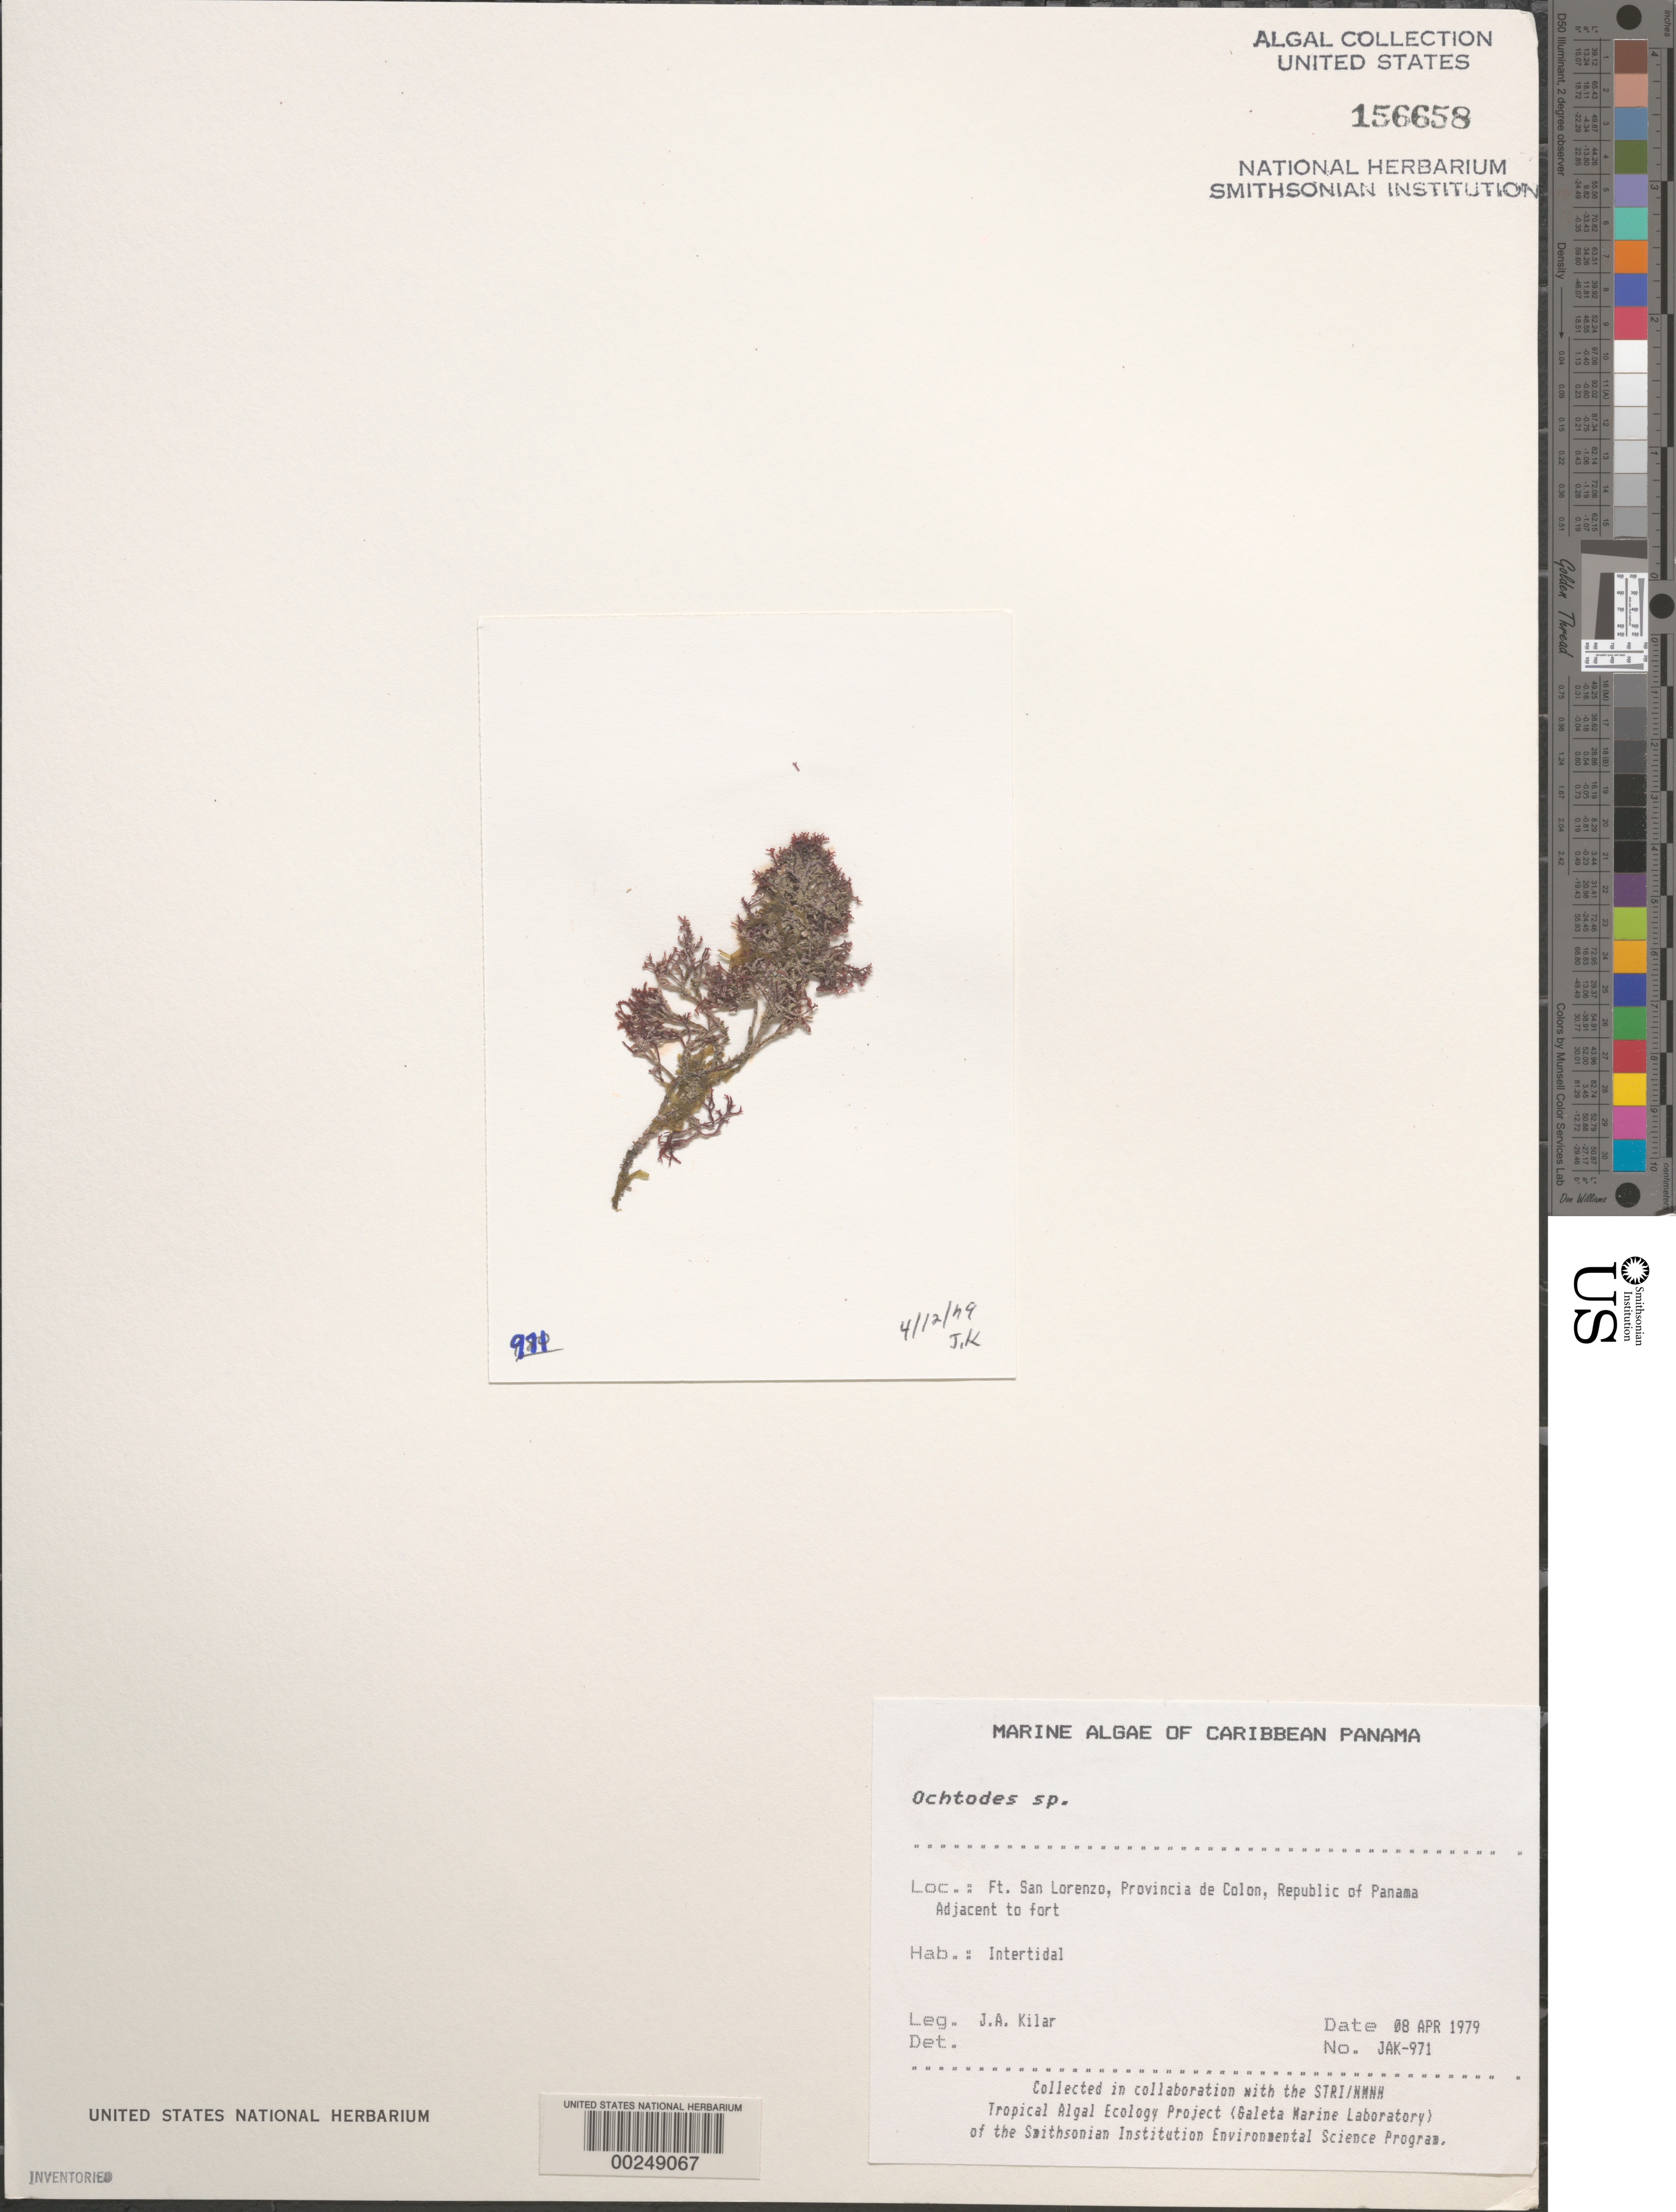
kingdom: Plantae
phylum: Rhodophyta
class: Florideophyceae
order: Gigartinales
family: Rhizophyllidaceae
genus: Ochtodes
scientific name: Ochtodes sp.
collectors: J. A. Kilar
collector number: JAK-971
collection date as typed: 08 Apr 1979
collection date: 1979-04-08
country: Panama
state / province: Colón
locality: Fort San Lorenzo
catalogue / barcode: US 156658